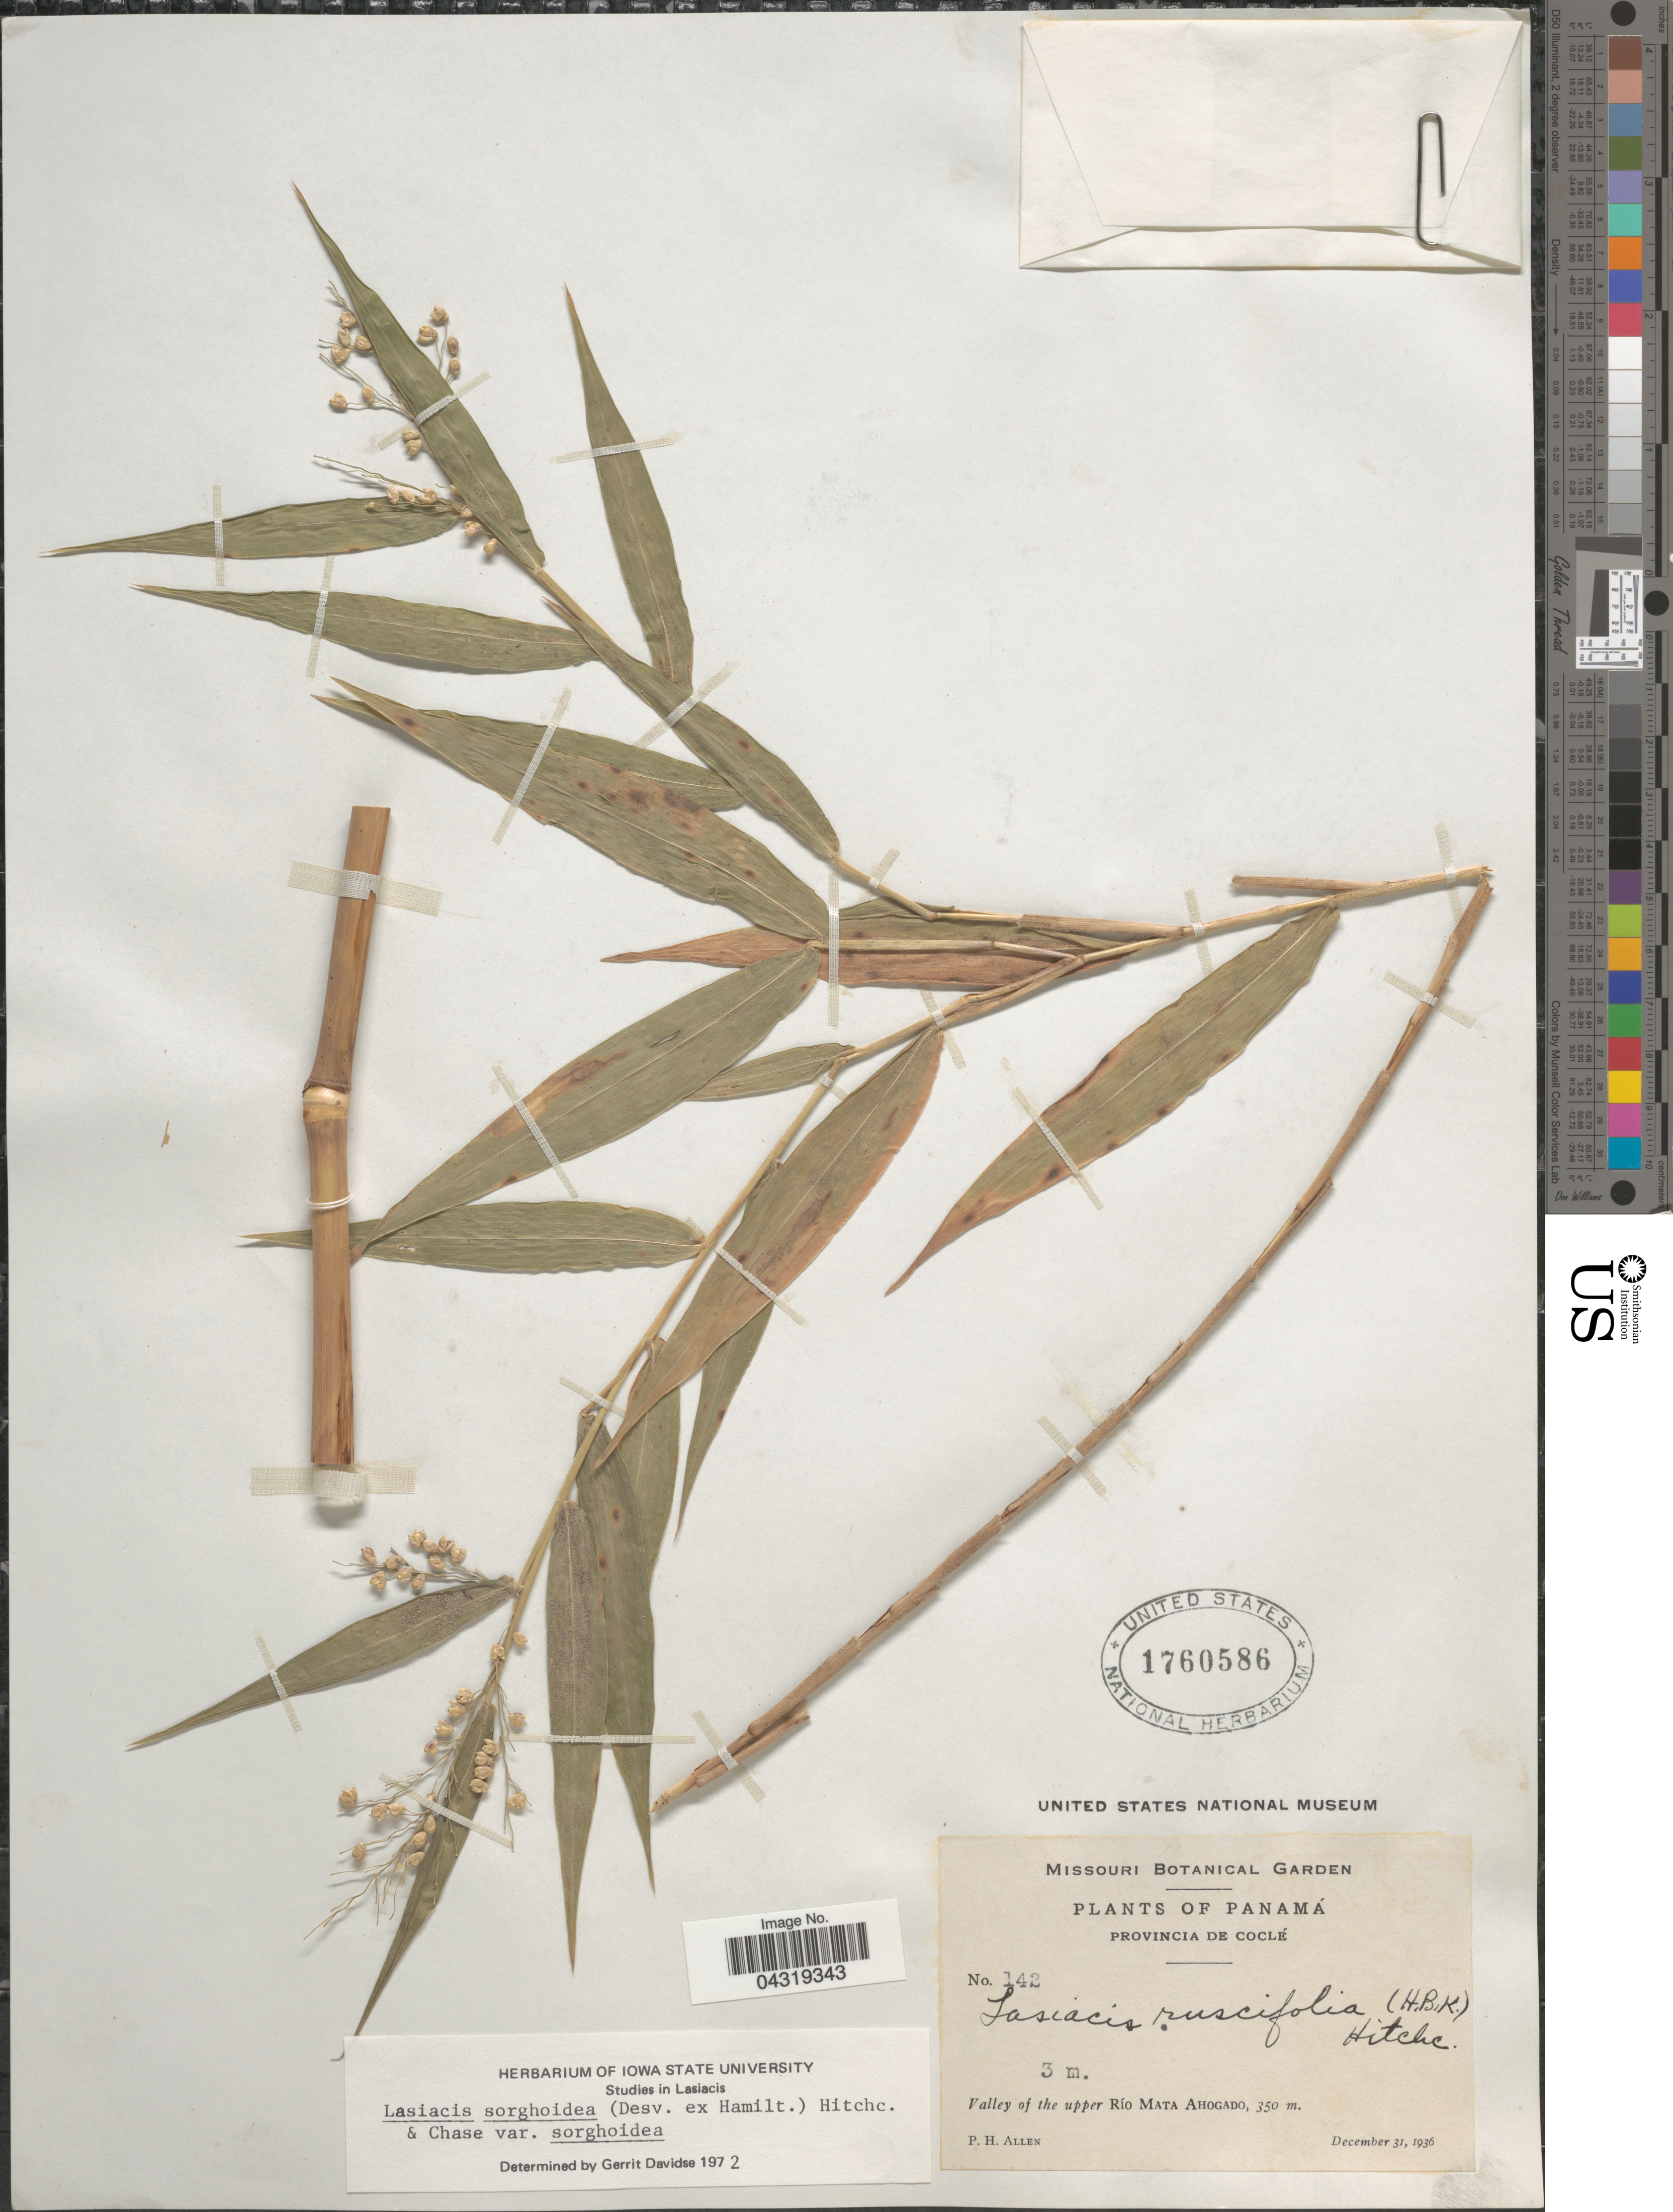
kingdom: Plantae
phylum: Tracheophyta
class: Liliopsida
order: Poales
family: Poaceae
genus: Lasiacis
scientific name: Lasiacis sorghoidea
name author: (Desv. ex Ham.) Hitchc. & Chase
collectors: P. H. Allen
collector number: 142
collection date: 1936-12-31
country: Panama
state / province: Cocle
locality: Provincia de Coclé. Valley of the upper Río Mata Ahogado.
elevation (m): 350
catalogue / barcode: US 1760586